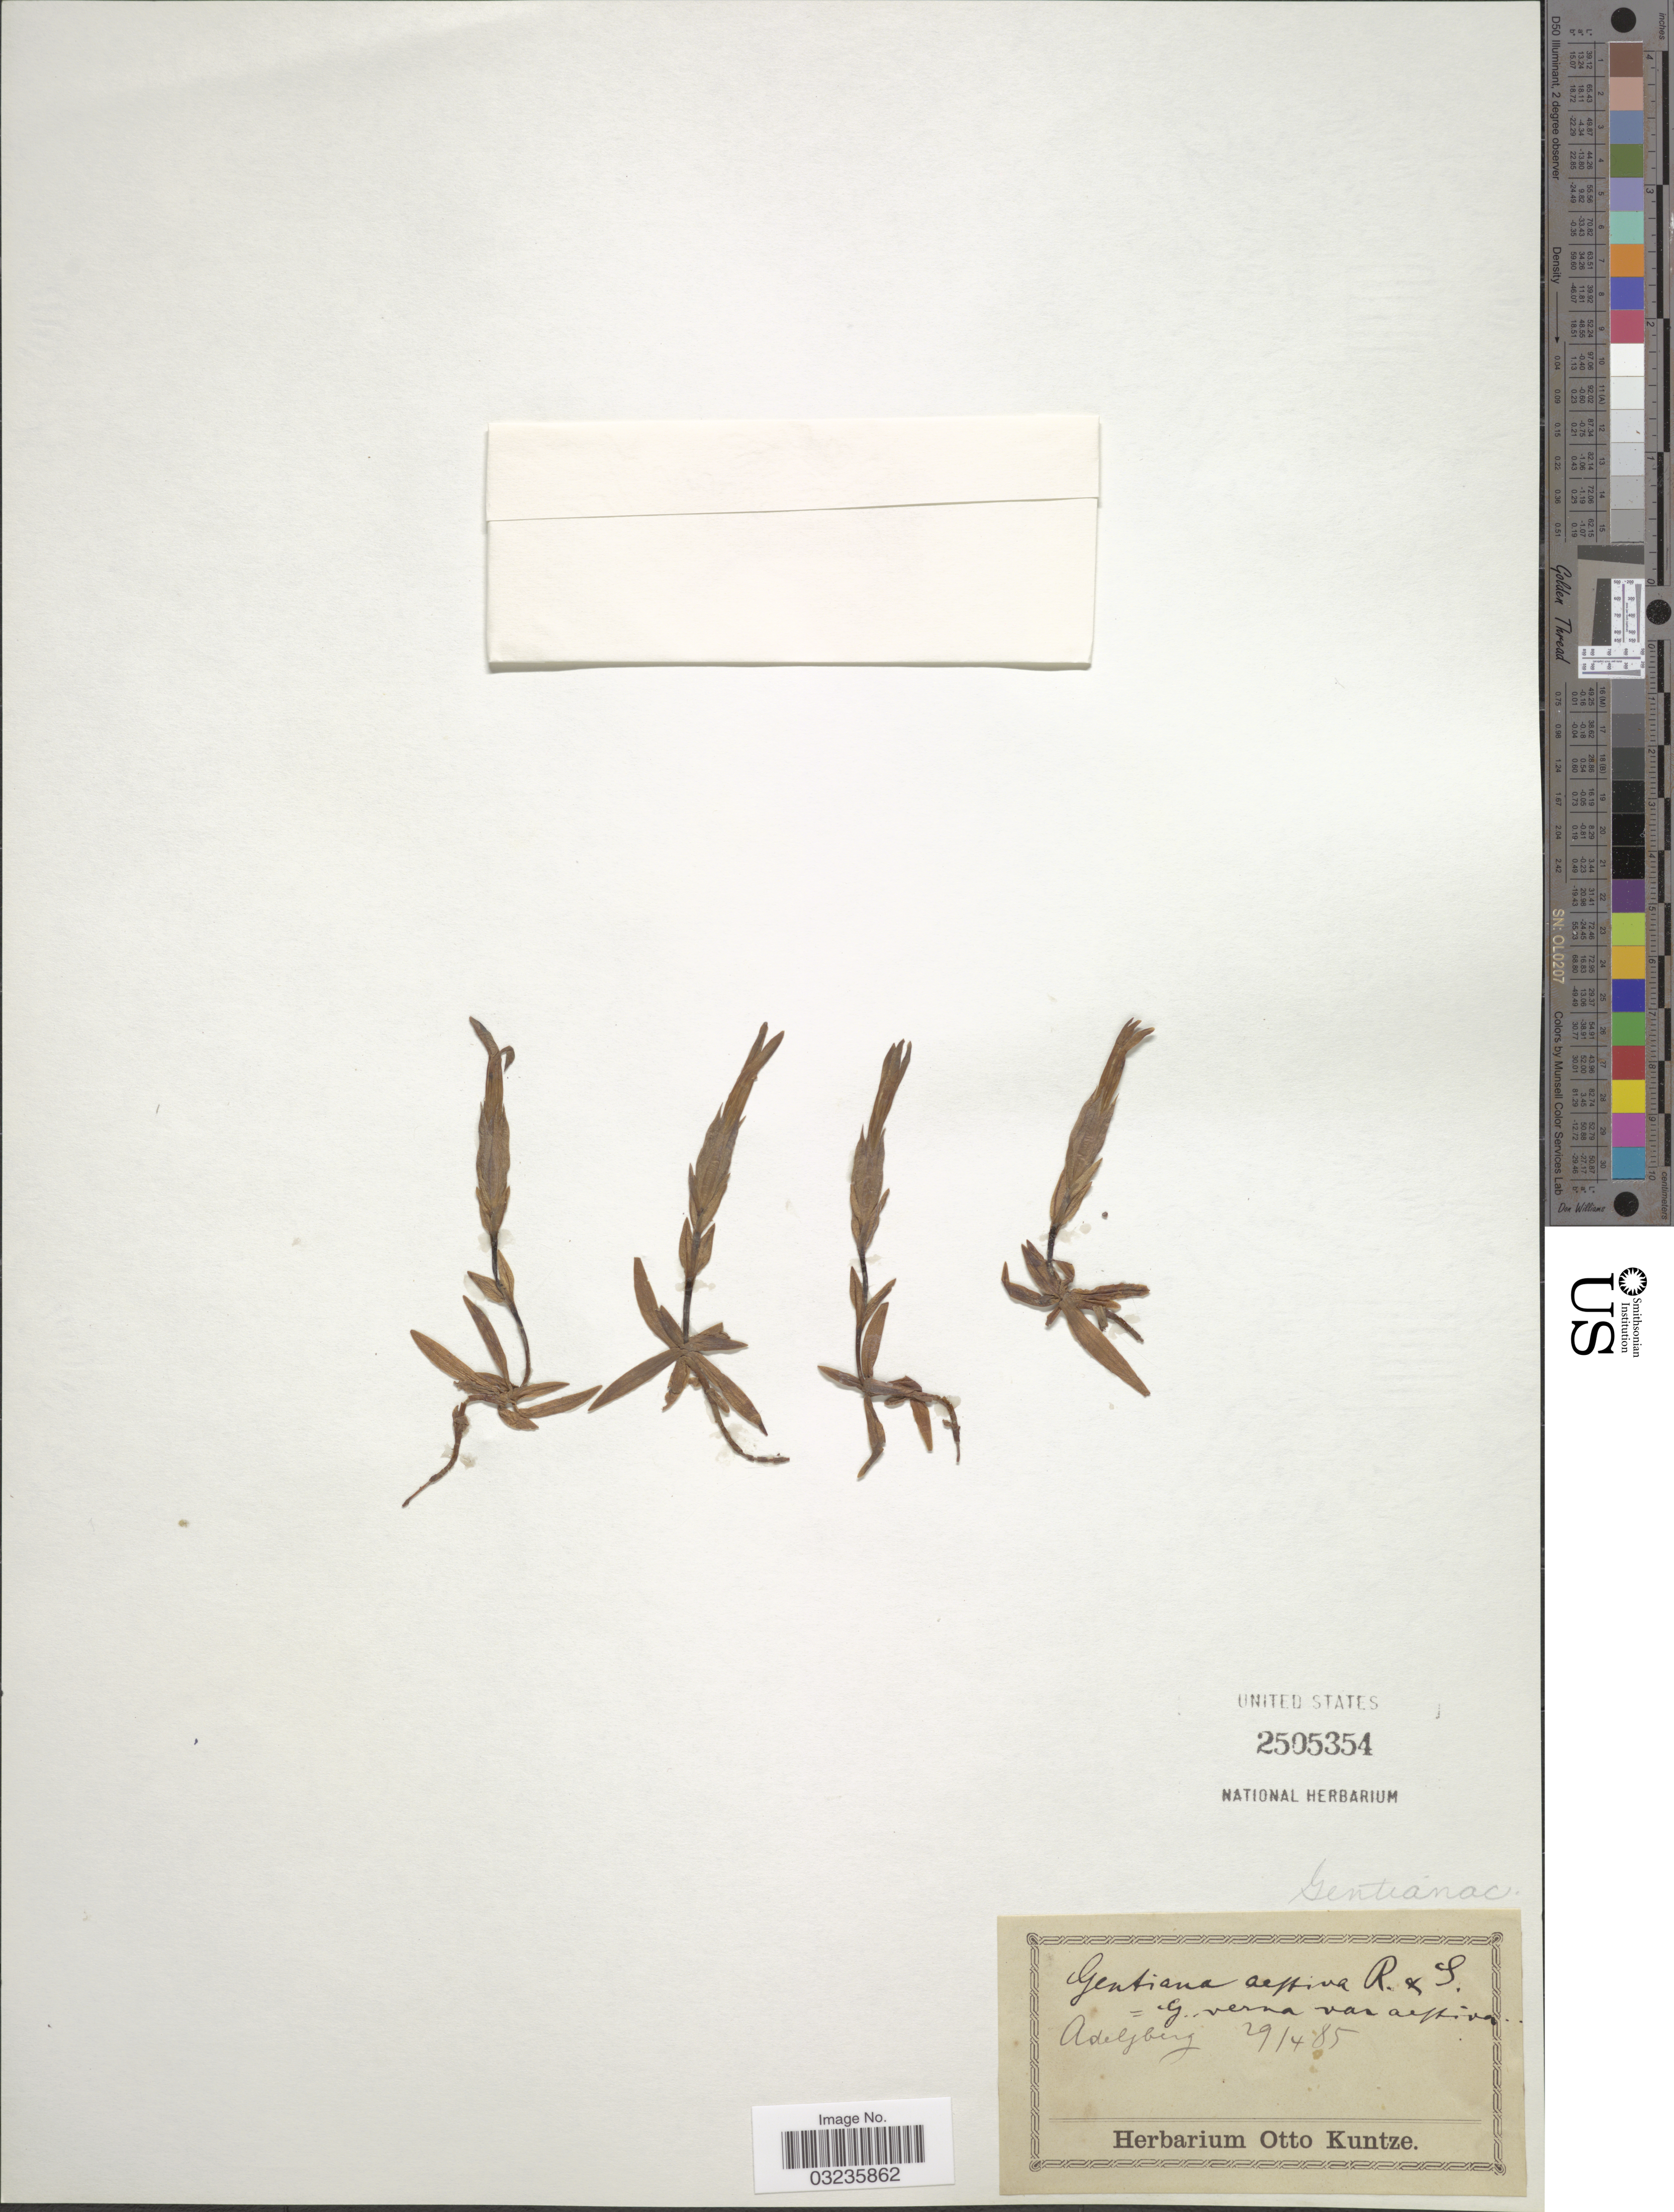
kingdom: Plantae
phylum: Tracheophyta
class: Magnoliopsida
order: Gentianales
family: Gentianaceae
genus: Gentiana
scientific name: Gentiana aestiva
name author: Schult.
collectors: ex herb. Otto Kuntze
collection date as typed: Transcribed d/m/y: 29/4/85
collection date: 1885-04-29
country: Slovenia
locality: Adelsberg. [Germany??]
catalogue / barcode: US 2505354